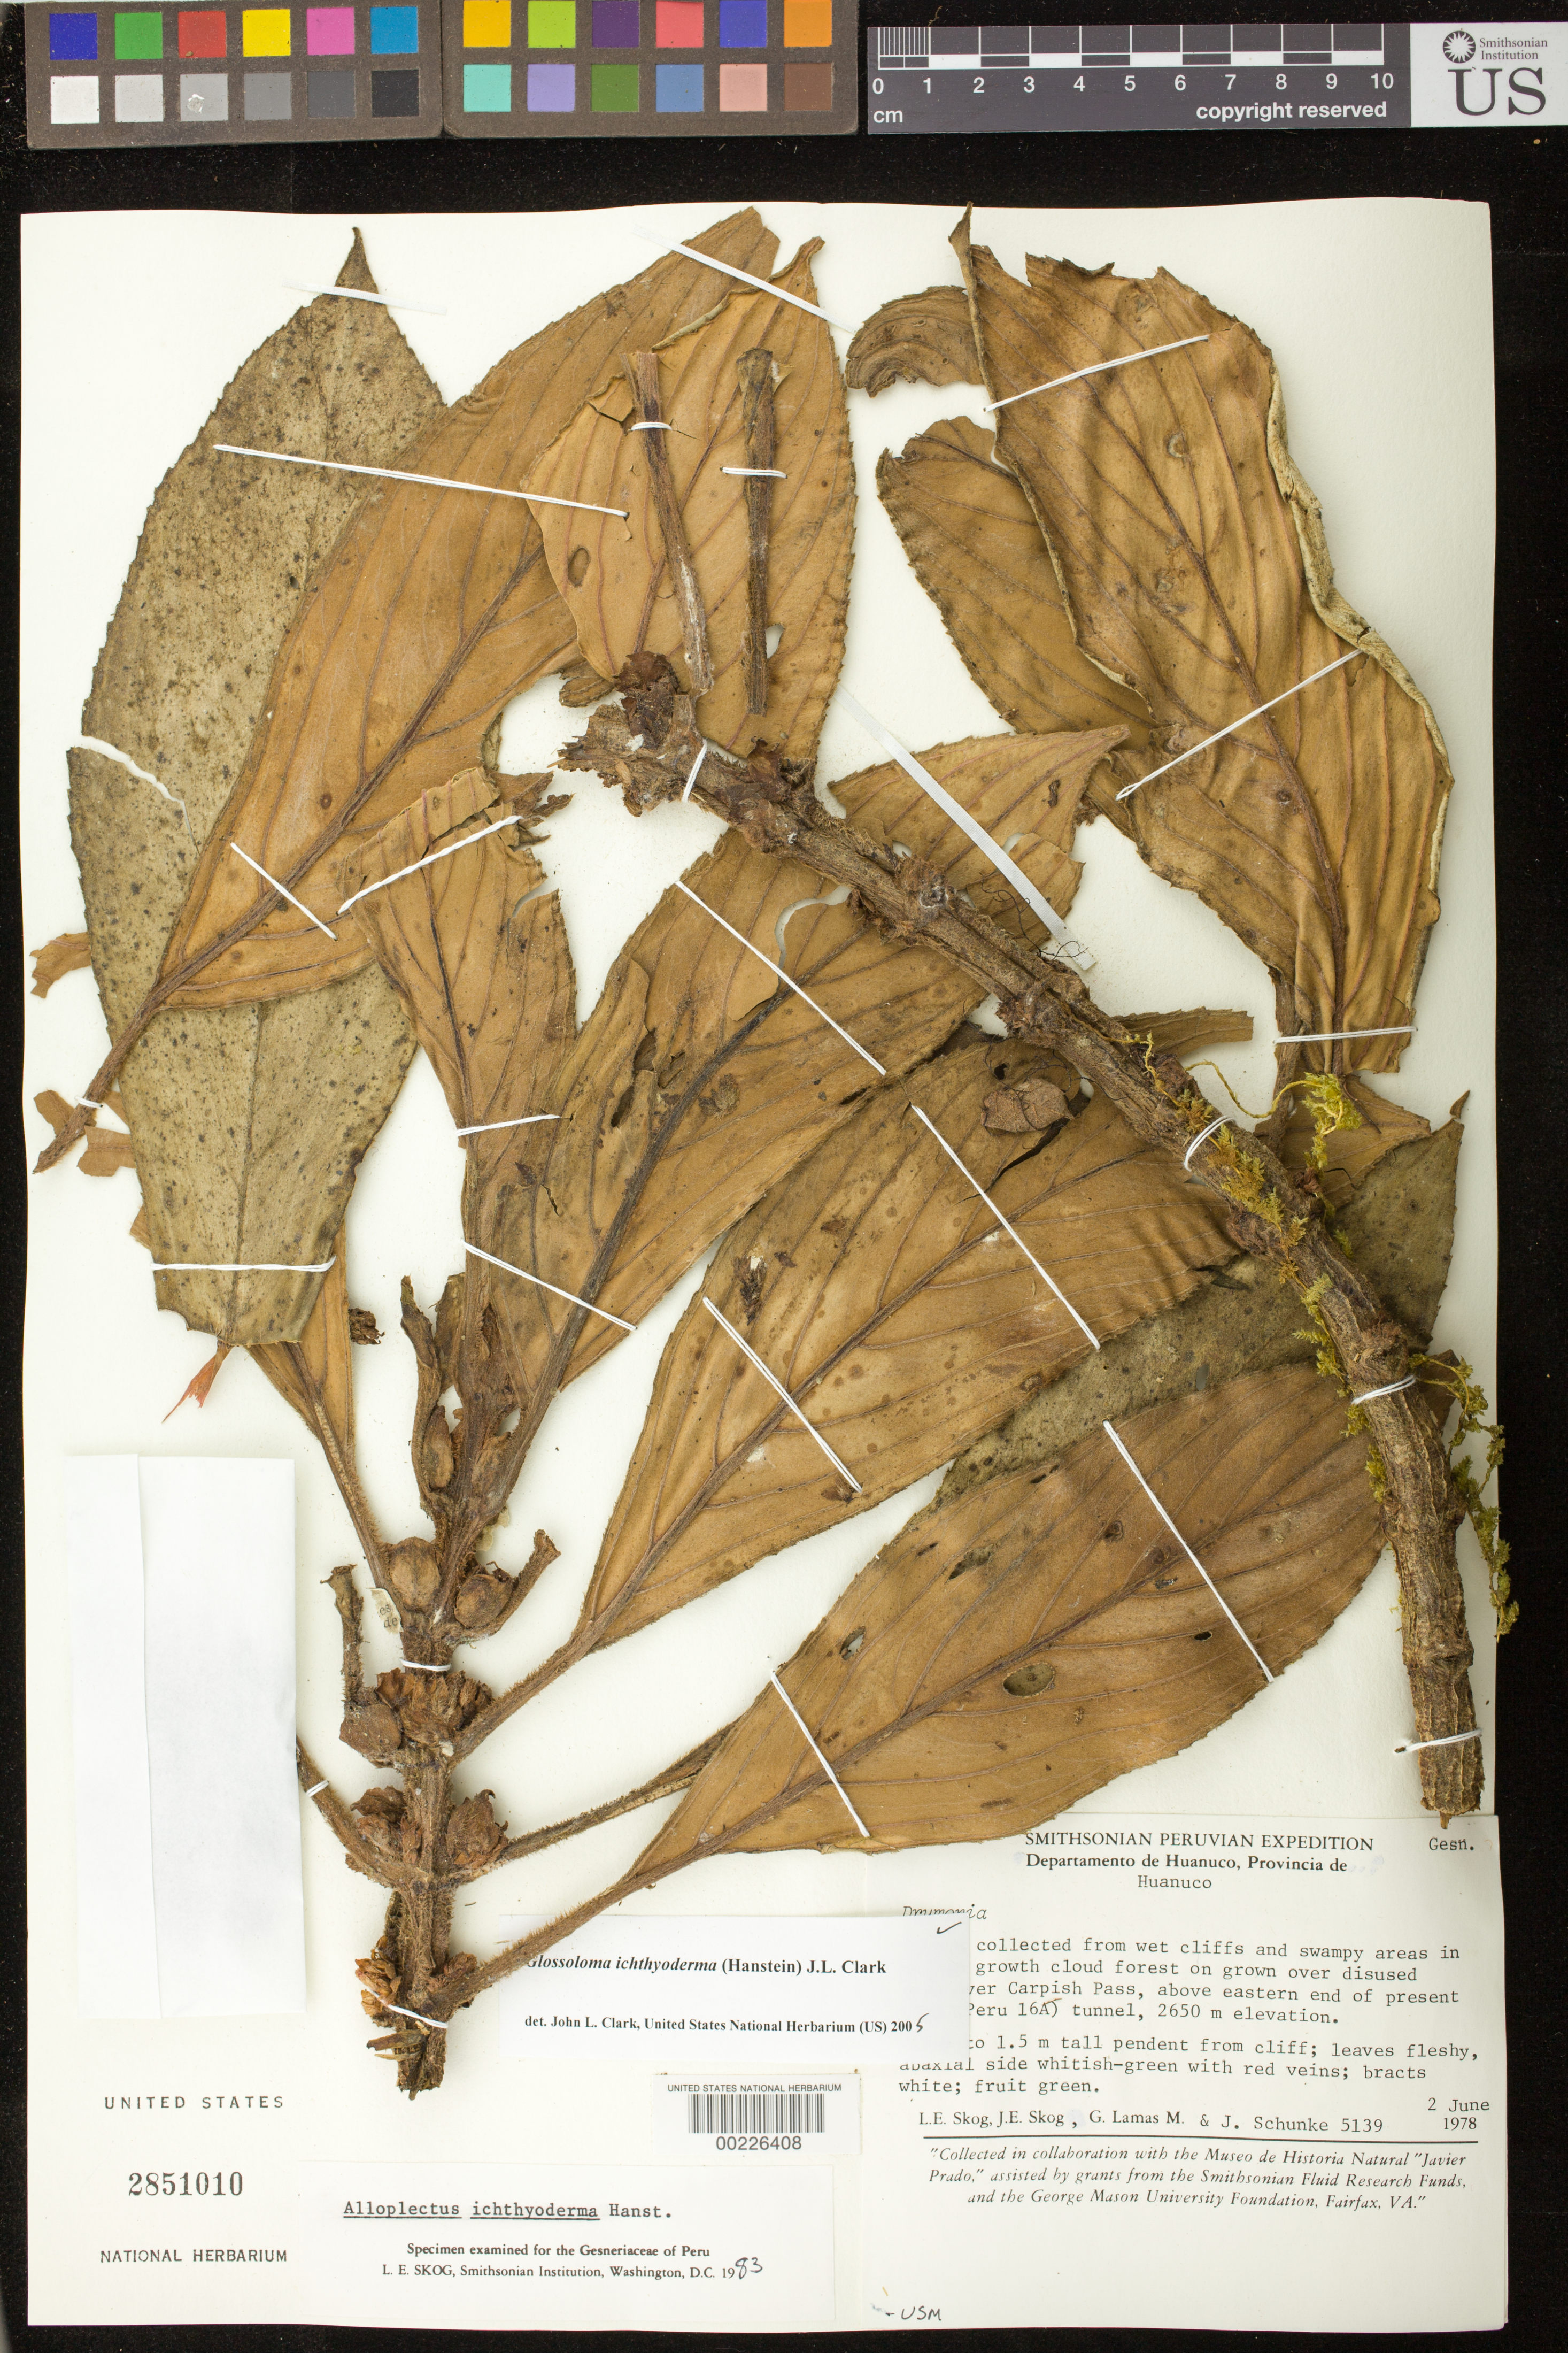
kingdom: Plantae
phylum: Tracheophyta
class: Magnoliopsida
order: Lamiales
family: Gesneriaceae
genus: Glossoloma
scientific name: Glossoloma ichthyoderma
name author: (Hanst.) J.L. Clark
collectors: L. E. Skog, J. E. Skog, G. Lamas M. & J. Schunke Vigo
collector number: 5139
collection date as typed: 02 Jun 1978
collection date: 1978-06-02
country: Peru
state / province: Huánuco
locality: On grown over disused road over Carpish pass, above eastern end of present road (Peru 16a) tunnel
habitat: Wet cliffs and swampy areas in second growth cloud forest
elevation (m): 2650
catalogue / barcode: US 2851010